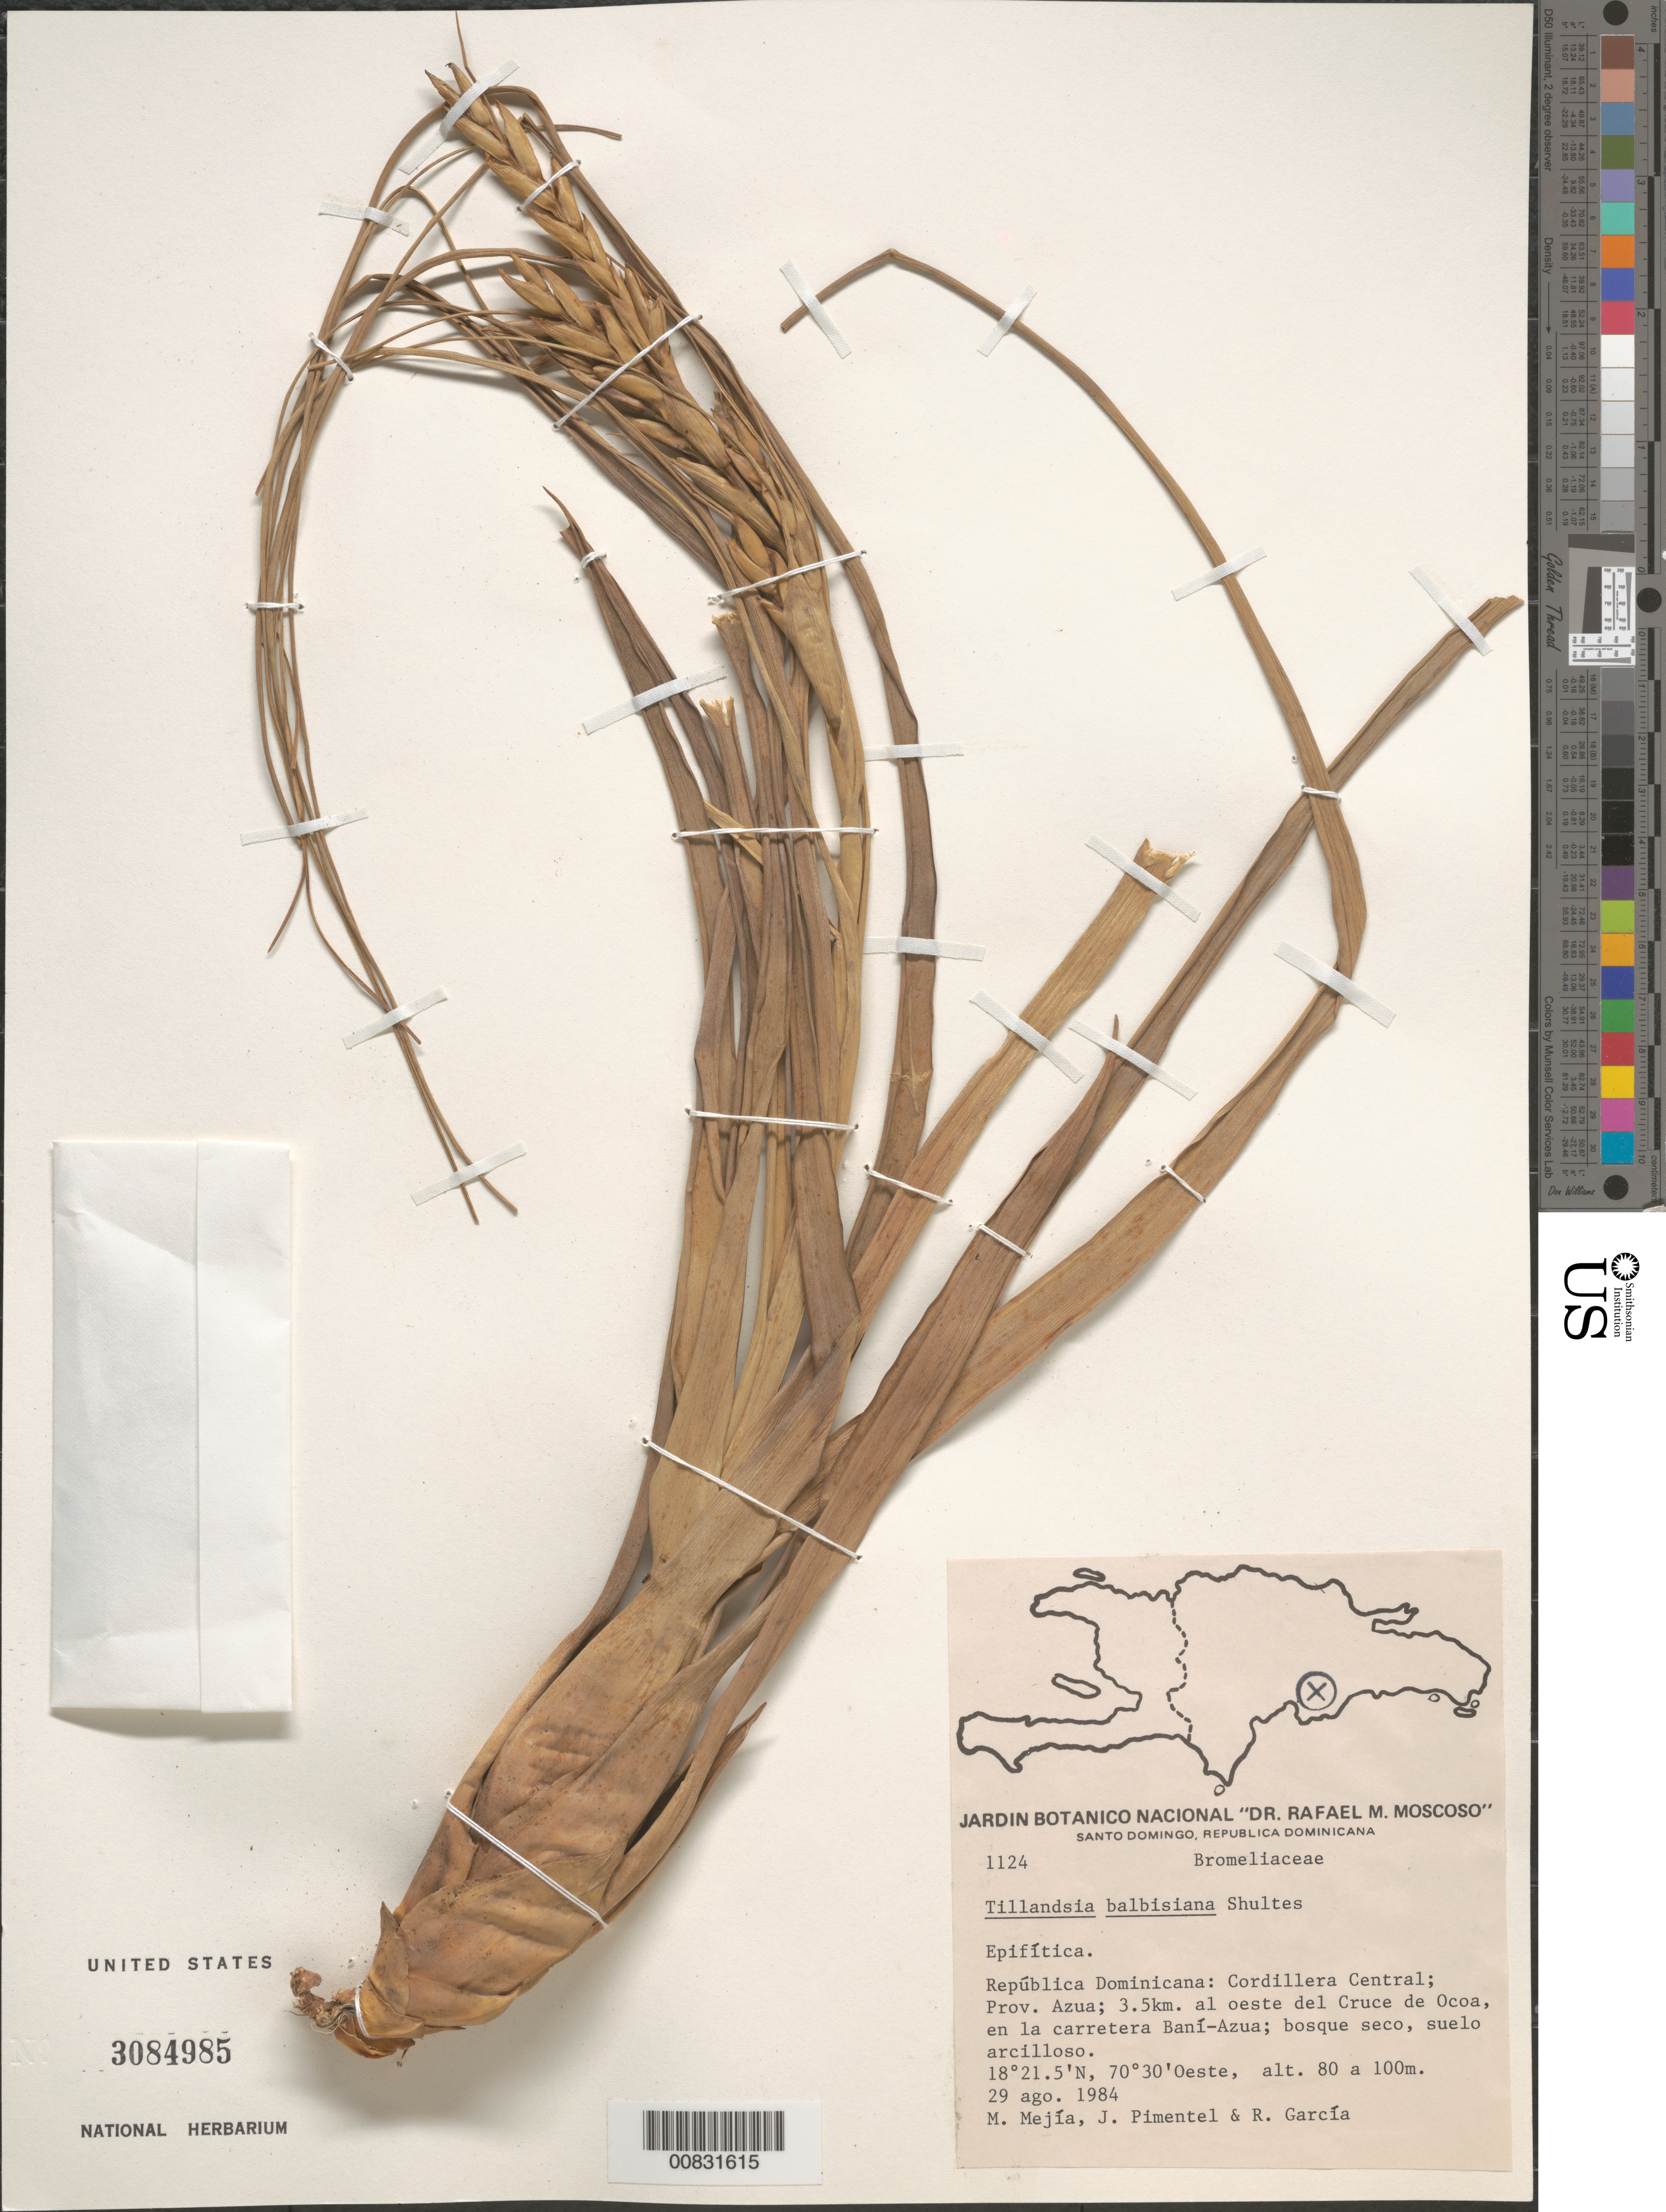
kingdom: Plantae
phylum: Tracheophyta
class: Liliopsida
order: Poales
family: Bromeliaceae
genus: Tillandsia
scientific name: Tillandsia balbisiana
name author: Schult. f.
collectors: M. Mejia, J. Pimentel & R. G. García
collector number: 1124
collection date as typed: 29 Aug 1984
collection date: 1984-08-29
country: Dominican Republic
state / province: Azua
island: Hispaniola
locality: Cordillera Central; 3.5 km. al oeste del Cruce de Ocoa, en la carretera Baní-Azua.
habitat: Bosque seco, suelo arcilloso.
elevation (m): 80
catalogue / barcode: US 3084985